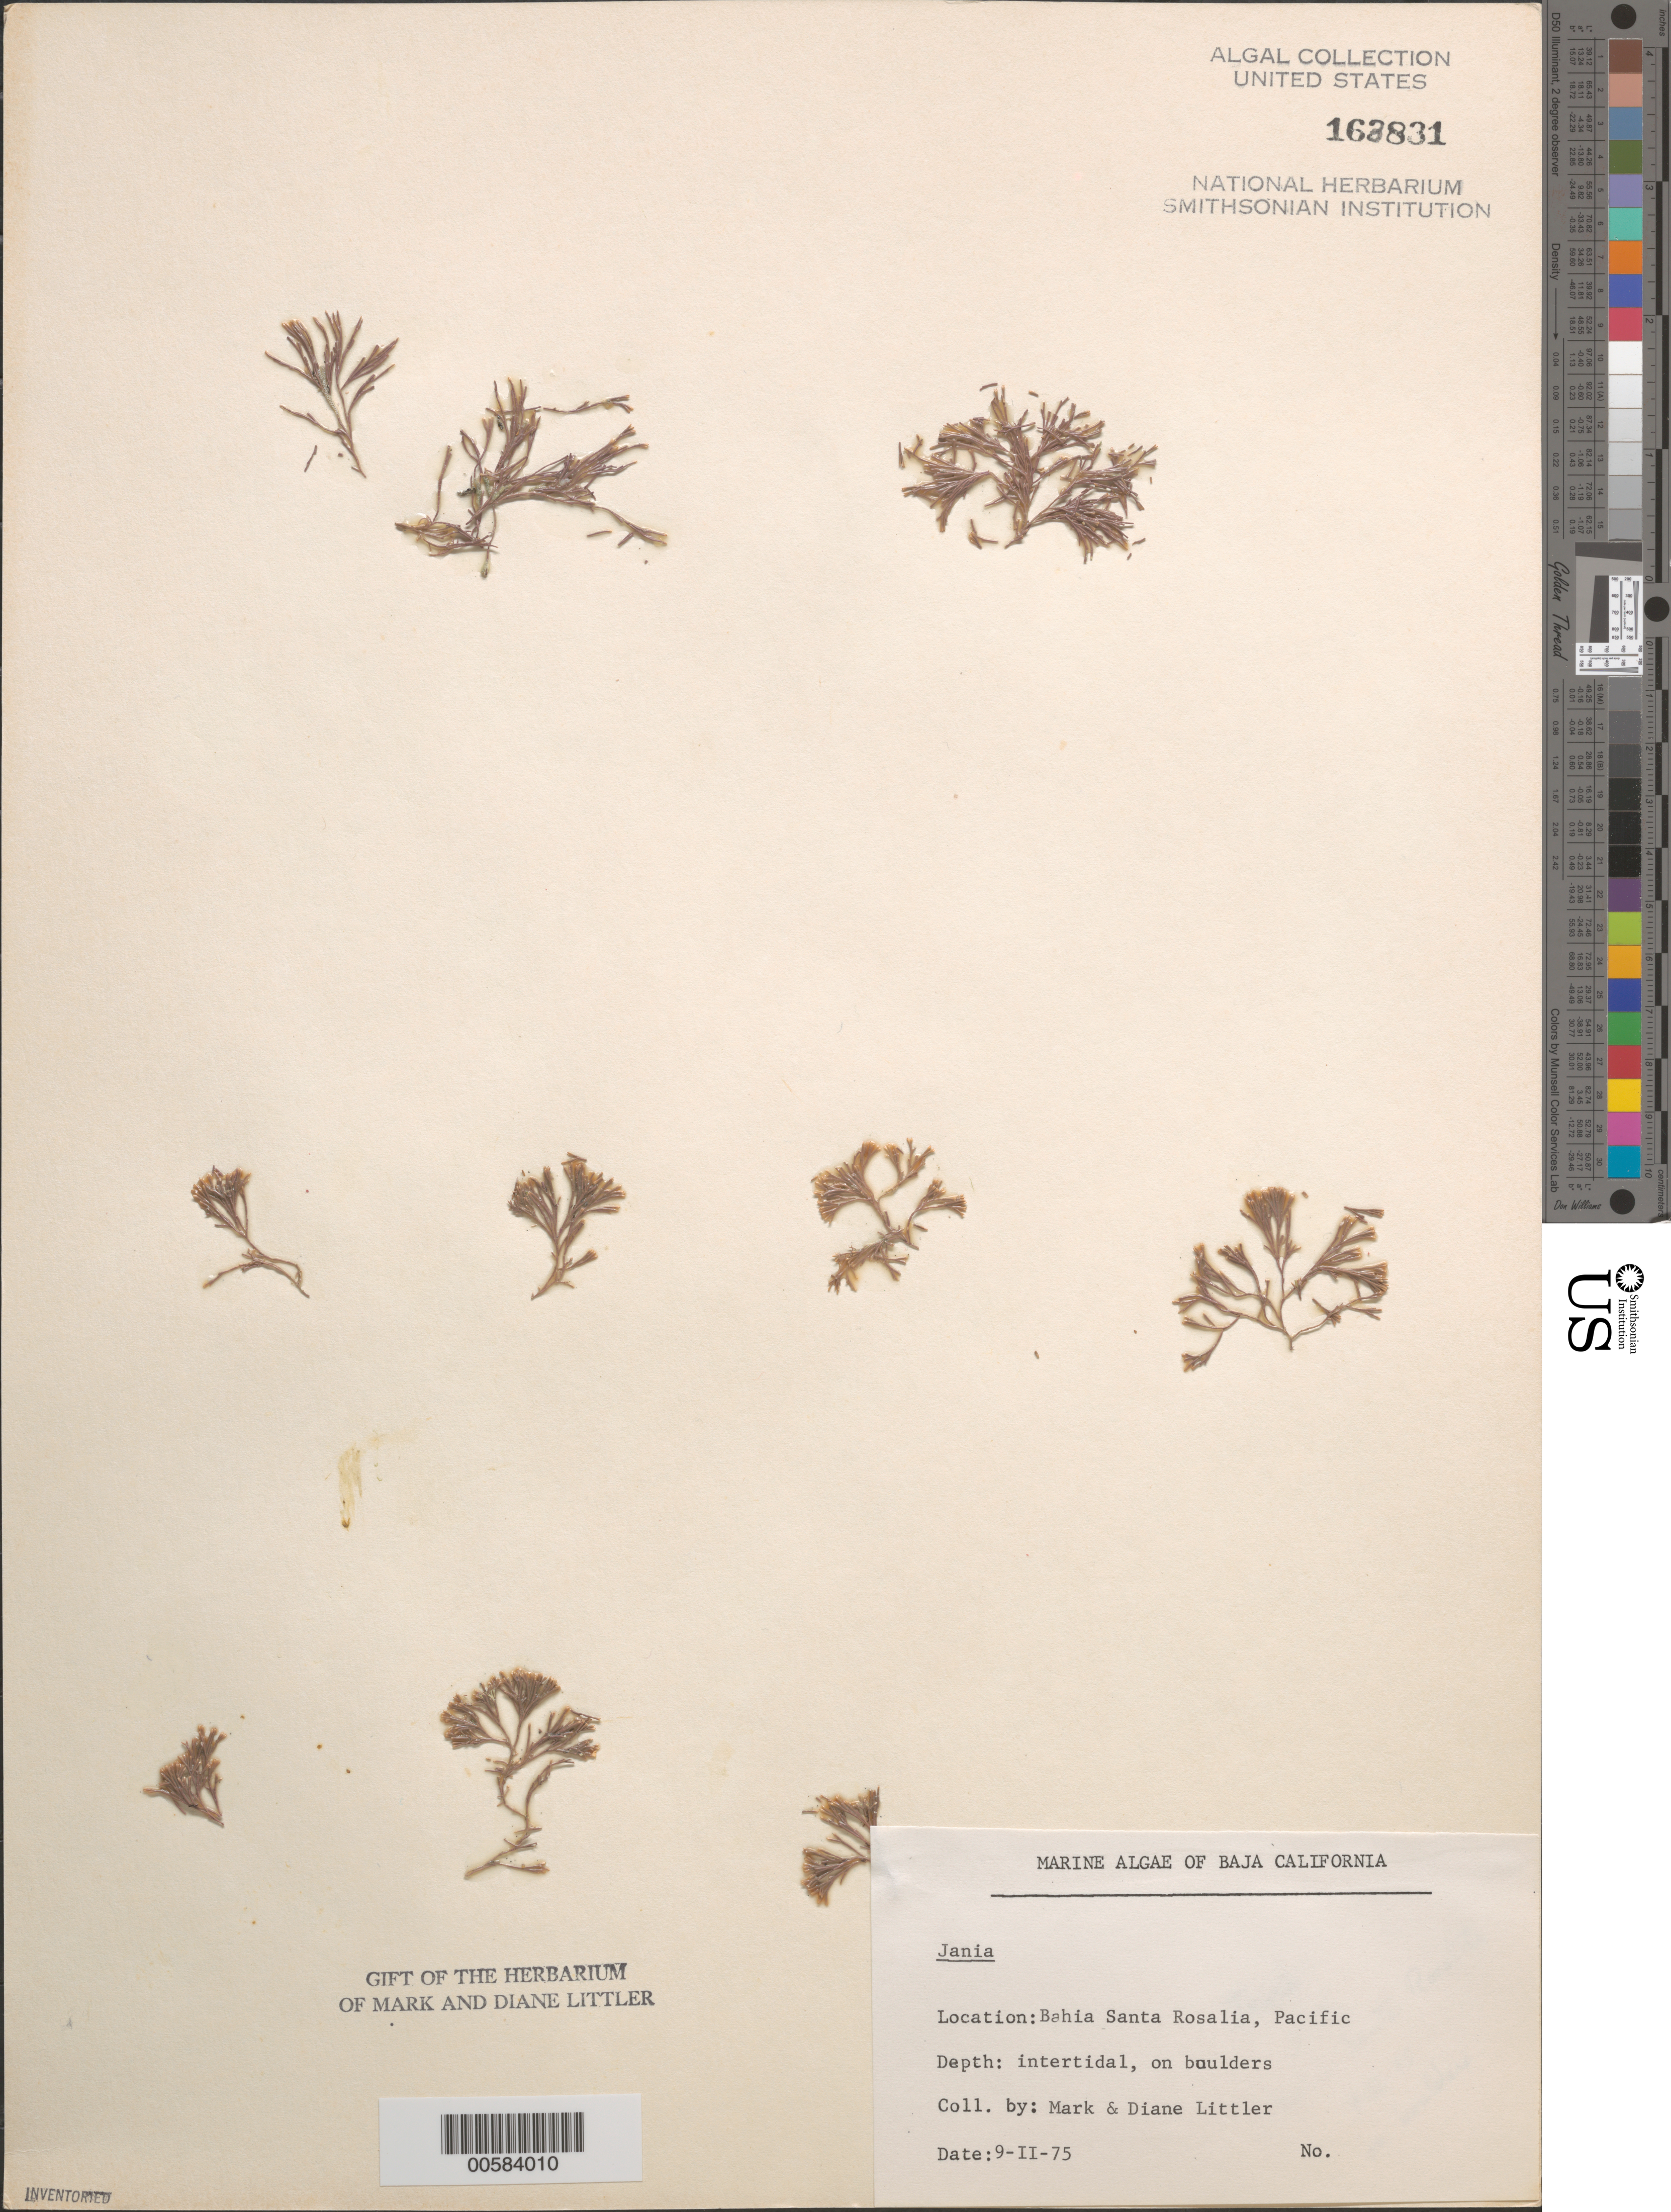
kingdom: Plantae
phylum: Rhodophyta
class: Florideophyceae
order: Corallinales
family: Corallinaceae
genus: Jania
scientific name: Jania sp.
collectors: M. M. Littler & D. S. Littler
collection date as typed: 09 Feb 1975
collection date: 1975-02-09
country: Mexico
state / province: Baja California Sur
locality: Bahia Santa Rosalia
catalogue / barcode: US 163831